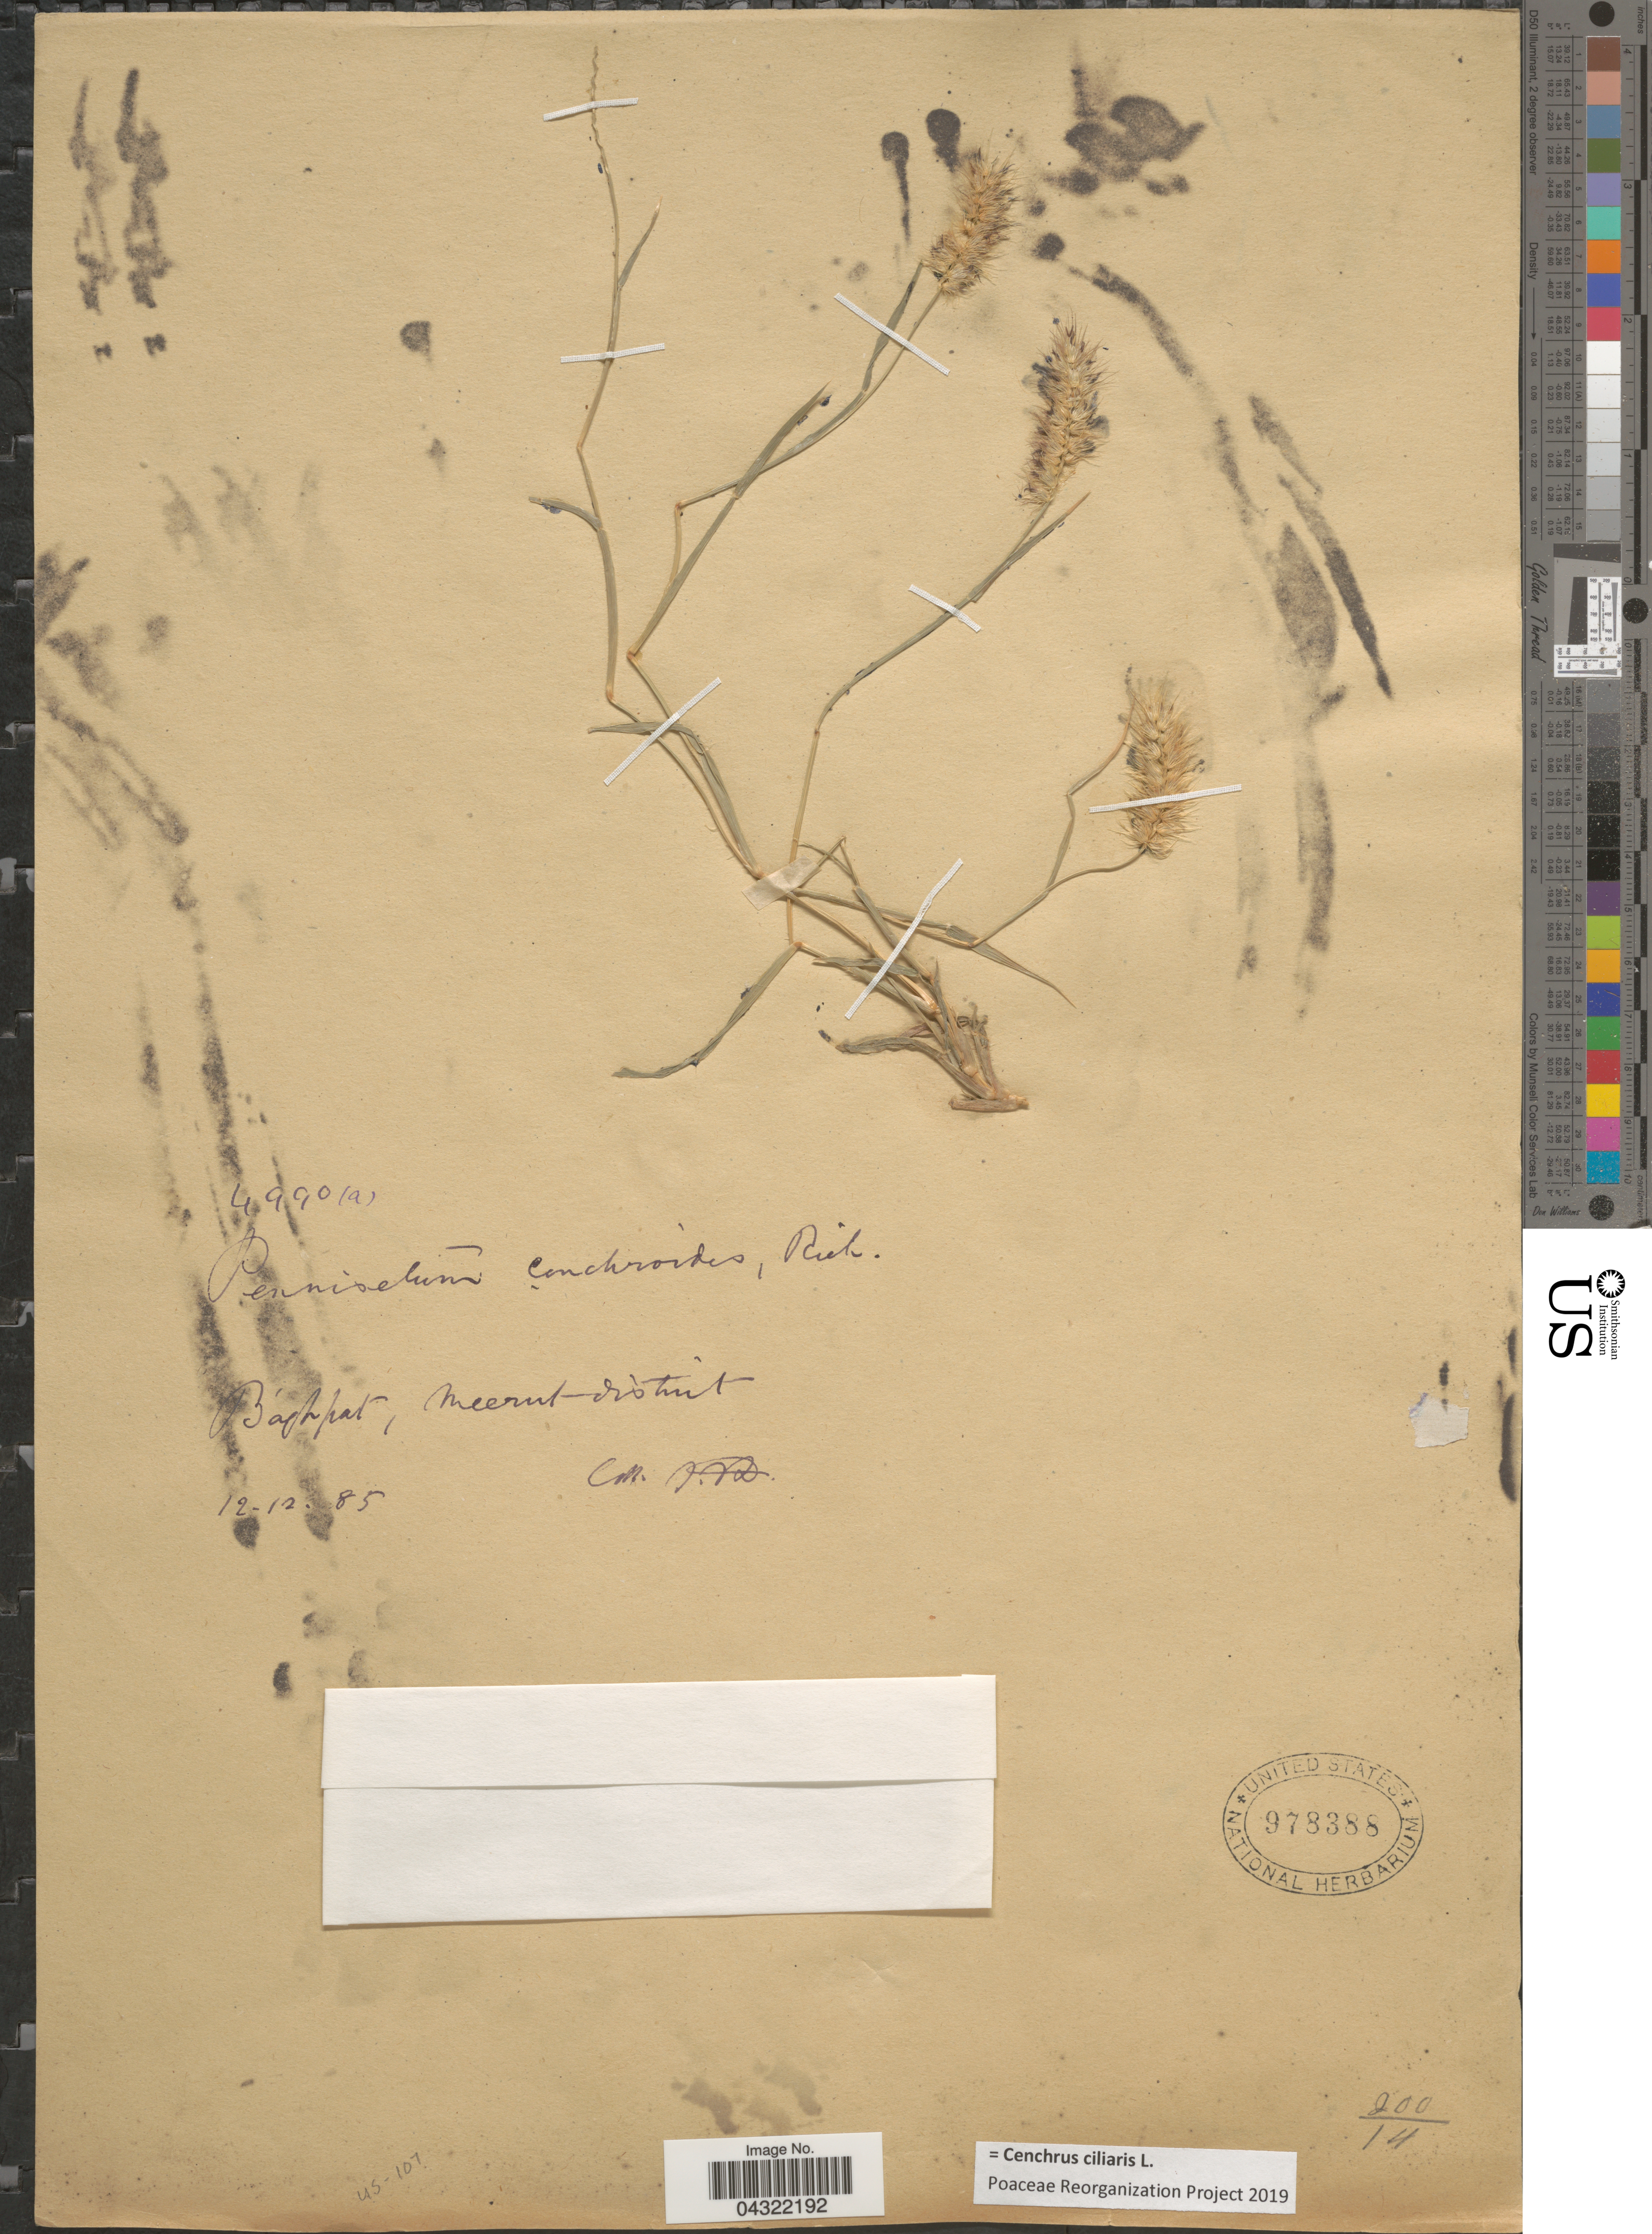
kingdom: Plantae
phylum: Tracheophyta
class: Liliopsida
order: Poales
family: Poaceae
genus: Cenchrus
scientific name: Cenchrus ciliaris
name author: L.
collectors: J. V. D.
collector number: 4990 (a)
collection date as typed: Transcribed d/m/y: 12/12/85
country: India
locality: Baghpat, Meerut district.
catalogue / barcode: US 978388